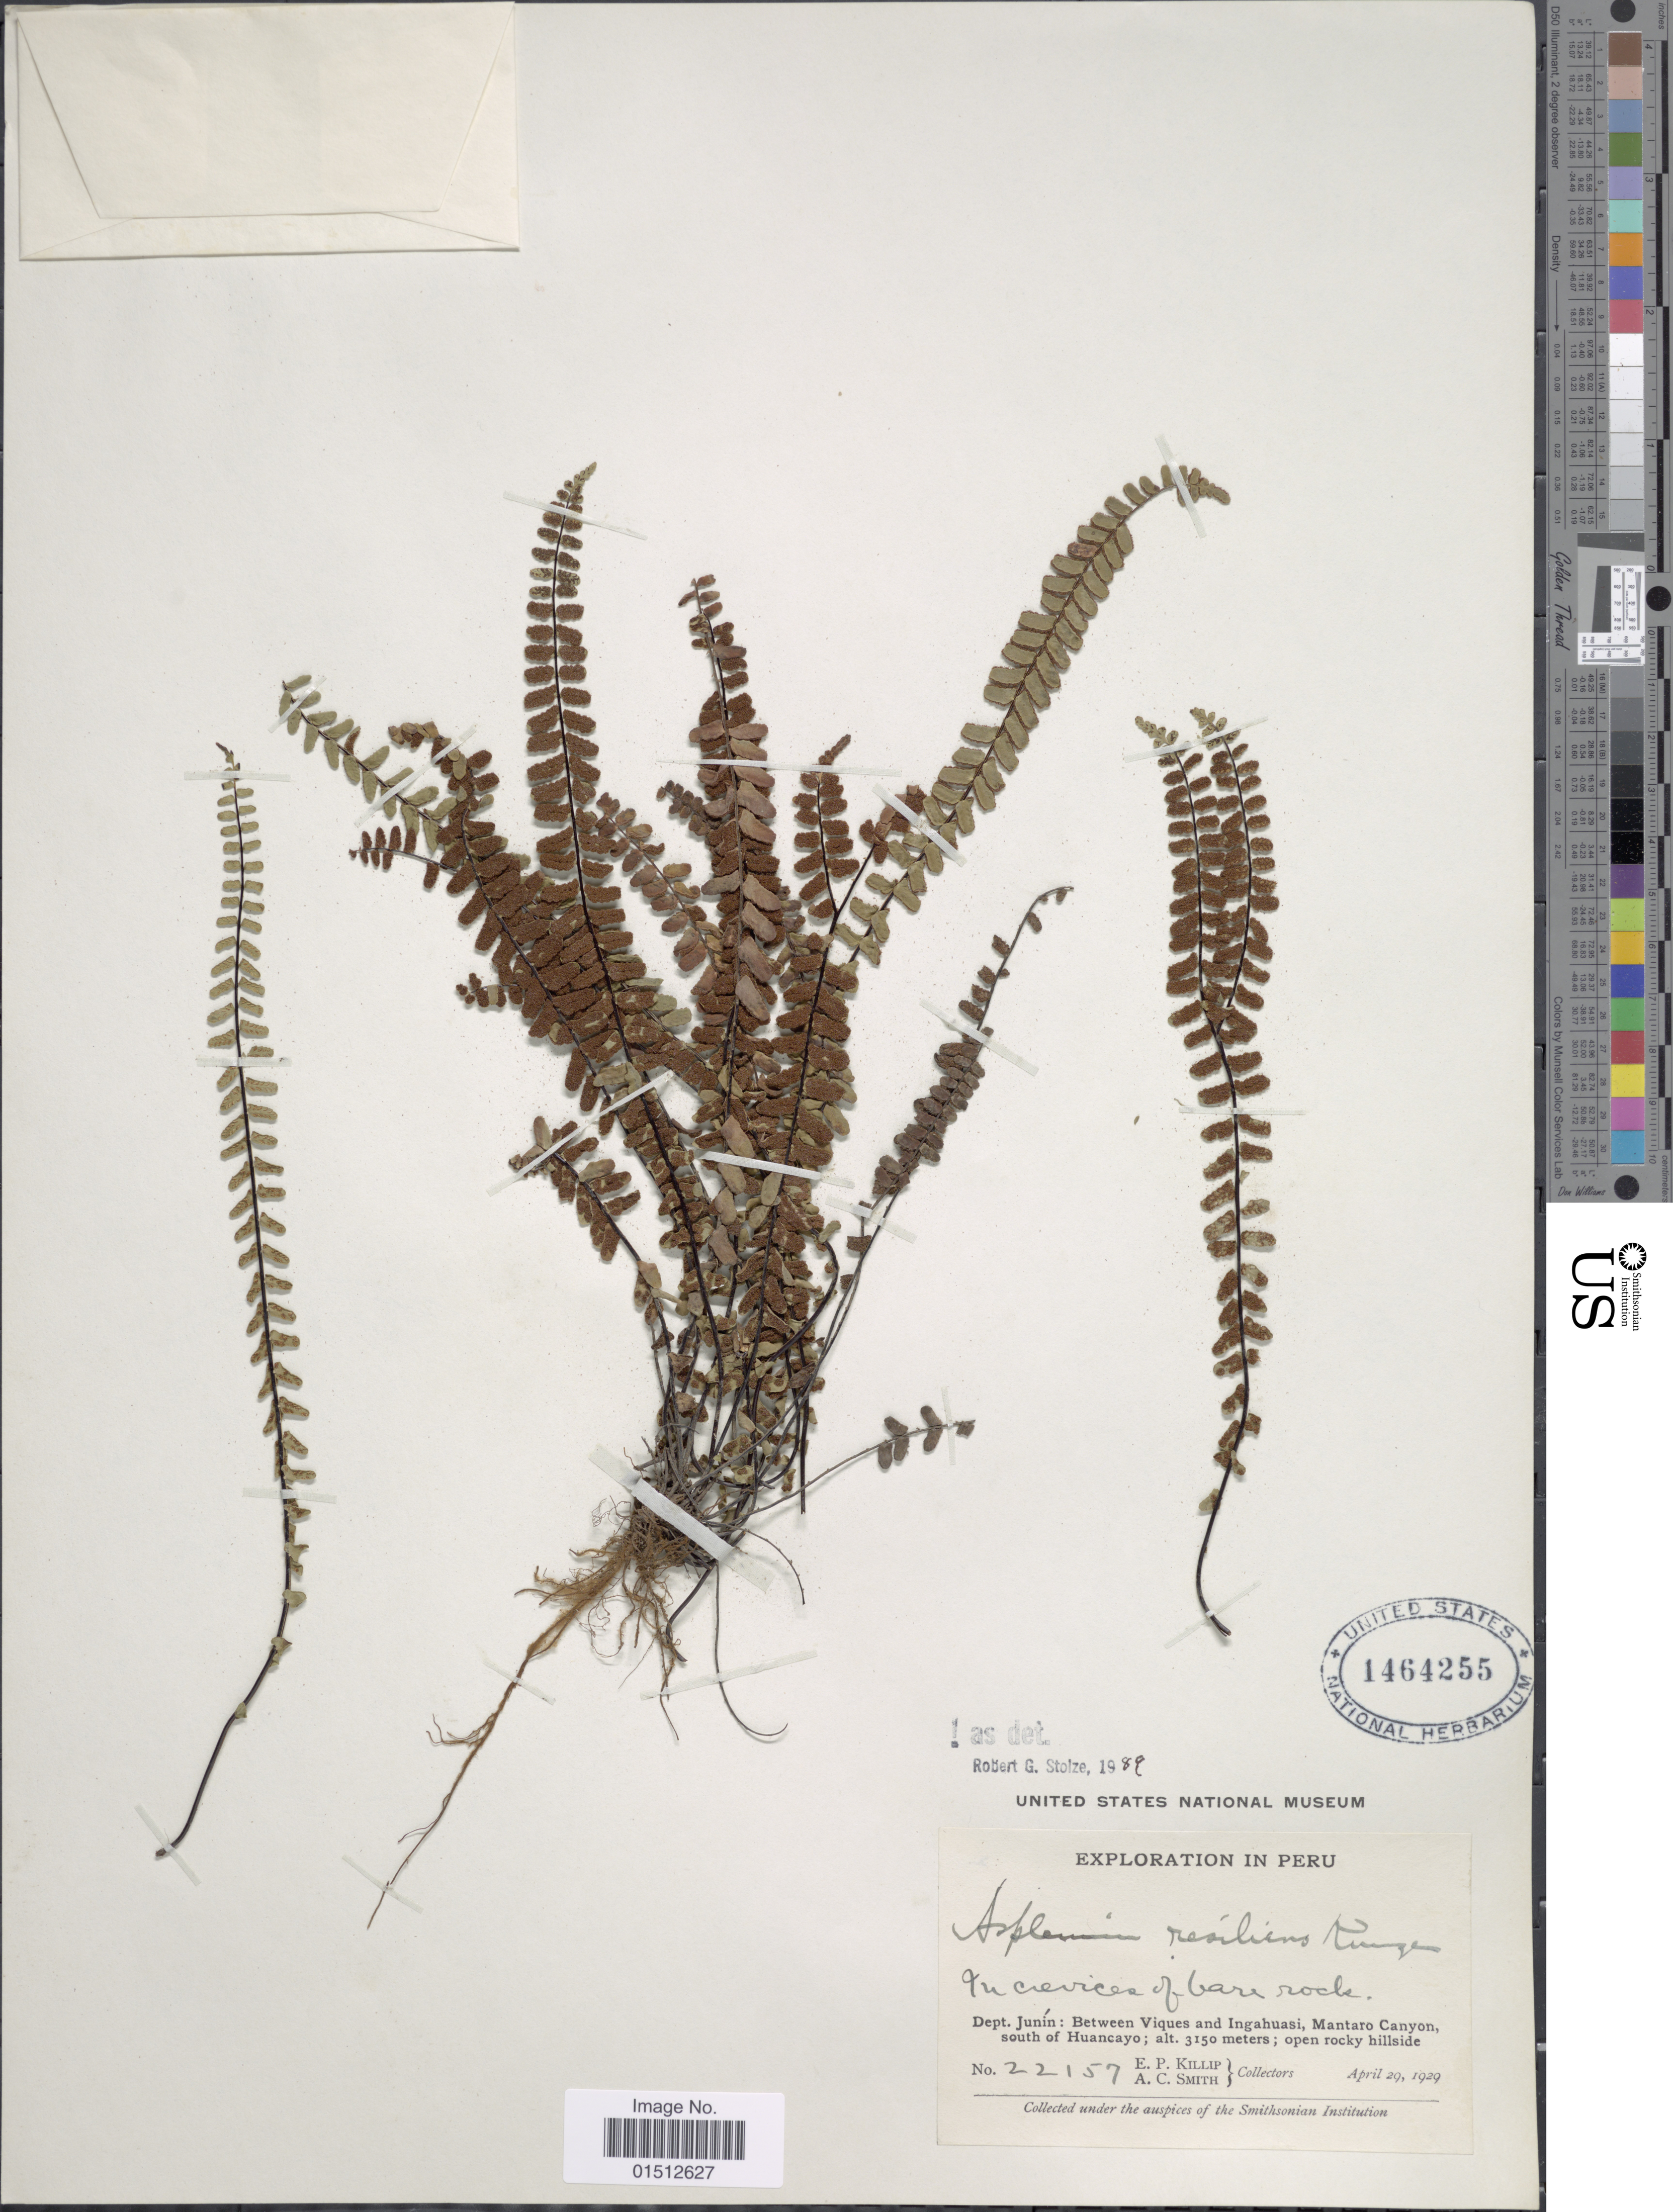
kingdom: Plantae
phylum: Tracheophyta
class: Polypodiopsida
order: Polypodiales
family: Aspleniaceae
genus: Asplenium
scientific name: Asplenium resiliens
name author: Kunze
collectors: E. P. Killip & A. C. Smith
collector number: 22157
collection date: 1929-04-29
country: Peru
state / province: Junín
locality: Peru. Dept. Junin: Between Viques and Ingahuasi, Mantaro Canyon, south of Huancayo.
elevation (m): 3150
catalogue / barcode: US 1464255